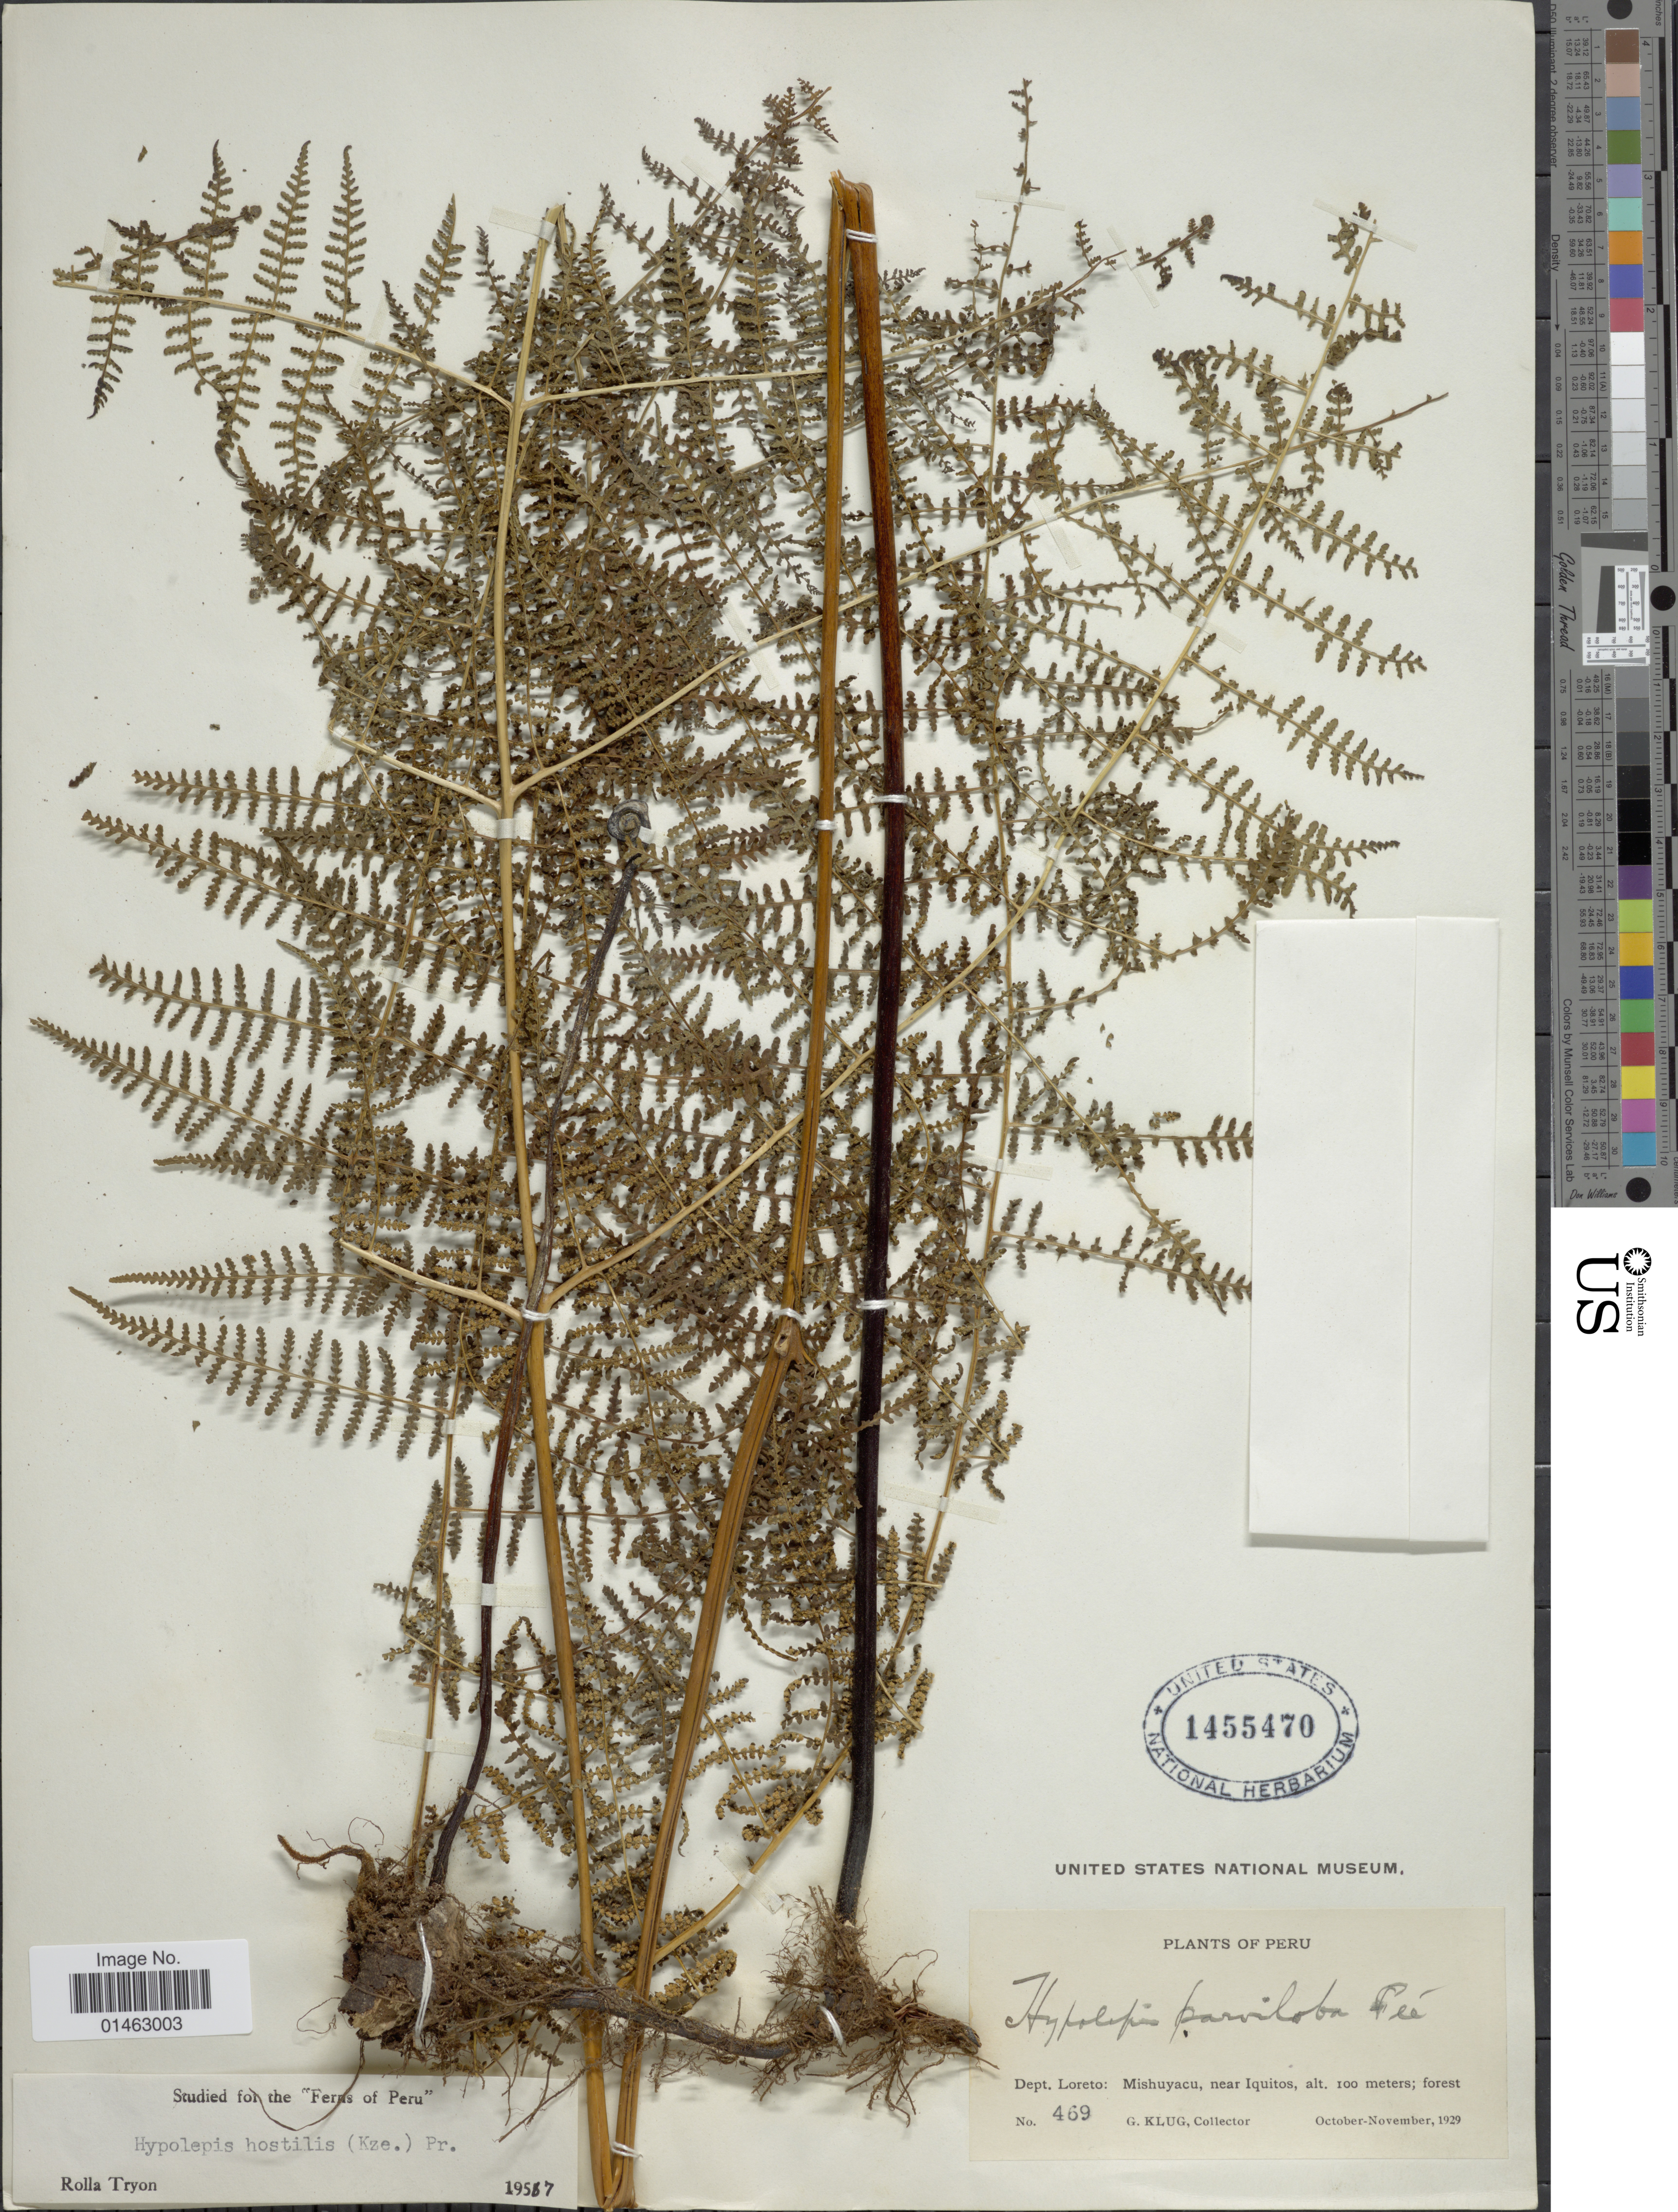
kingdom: Plantae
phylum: Tracheophyta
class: Polypodiopsida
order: Polypodiales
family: Dennstaedtiaceae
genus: Hypolepis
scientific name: Hypolepis hostilis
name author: (Kunze) C. Presl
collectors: G. Klug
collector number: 469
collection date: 1929-10/1929-11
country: Peru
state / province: Loreto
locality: Dept. Loreto: Mishuyacu, near Iquitos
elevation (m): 100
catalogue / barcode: US 1455470